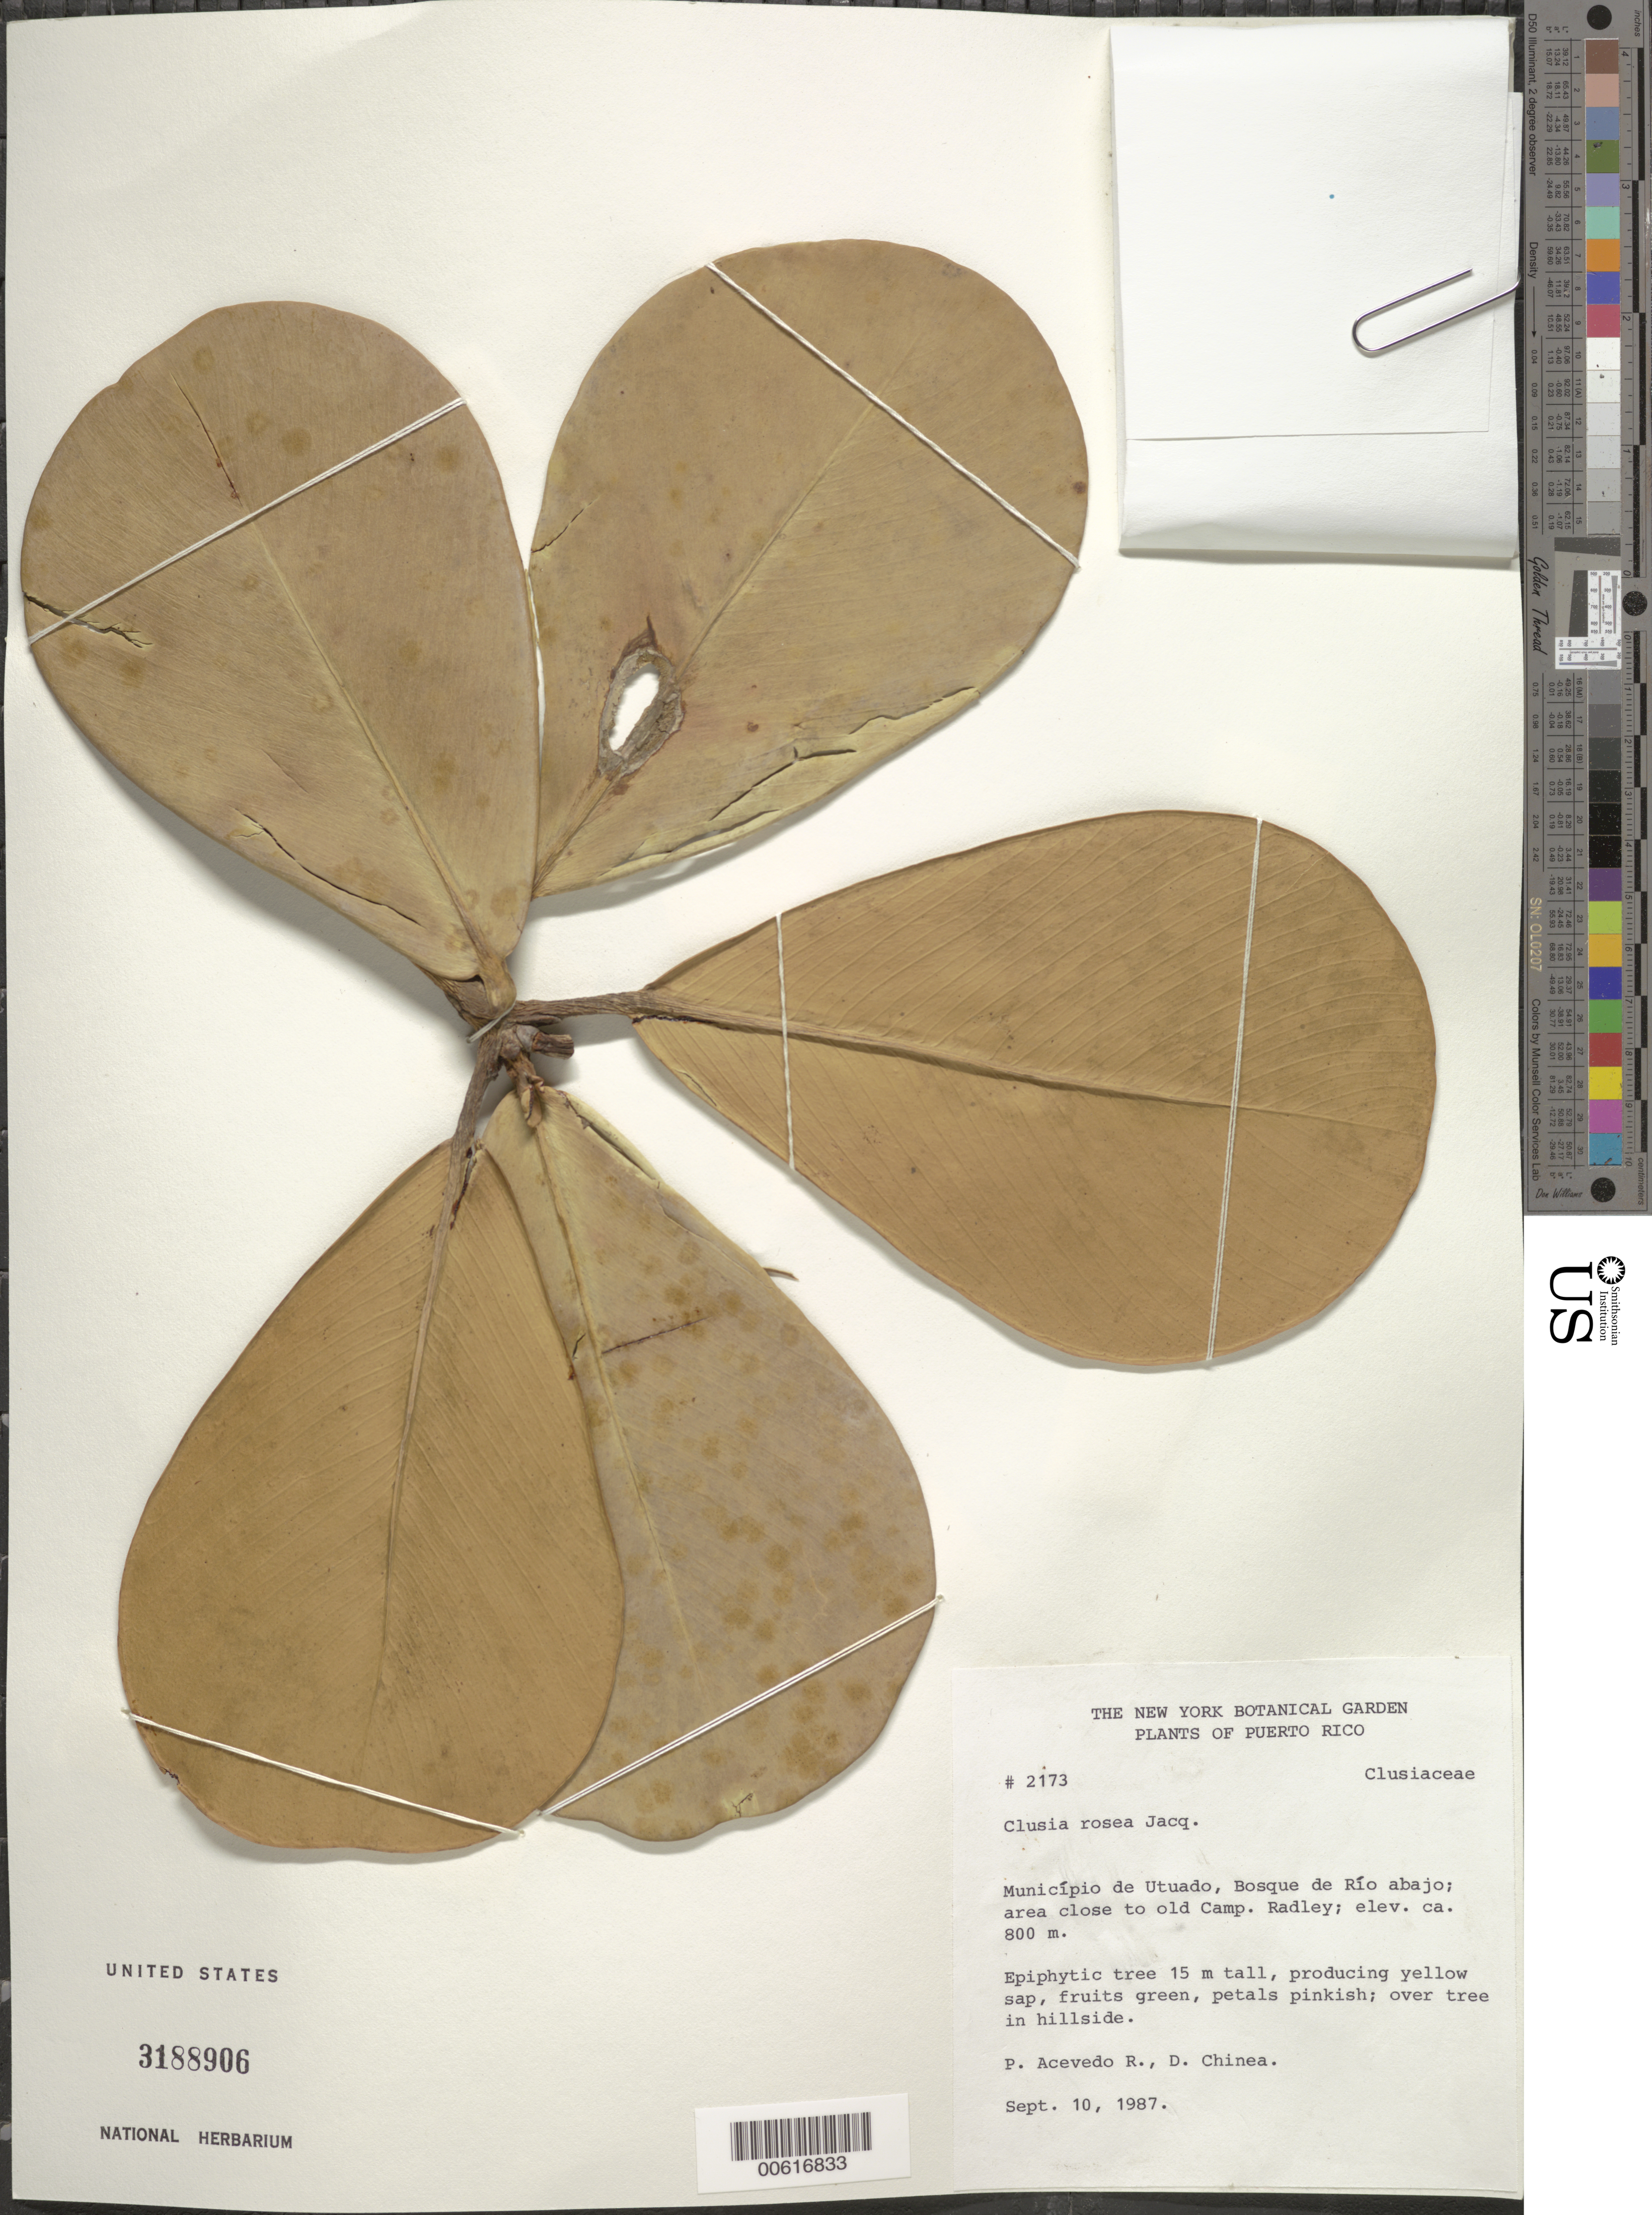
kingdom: Plantae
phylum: Tracheophyta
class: Magnoliopsida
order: Malpighiales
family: Clusiaceae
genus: Clusia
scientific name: Clusia rosea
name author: Jacq.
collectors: P. Acevedo-Rodr. & D. Chinea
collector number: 2173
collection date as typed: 10 Sep 1987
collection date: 1987-09-10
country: Puerto Rico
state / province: Arecibo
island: Puerto Rico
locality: Arecibo; Bosque de Río Abajo, Camp Radley.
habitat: Area adjacent to camp.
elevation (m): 300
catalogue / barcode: US 3188906